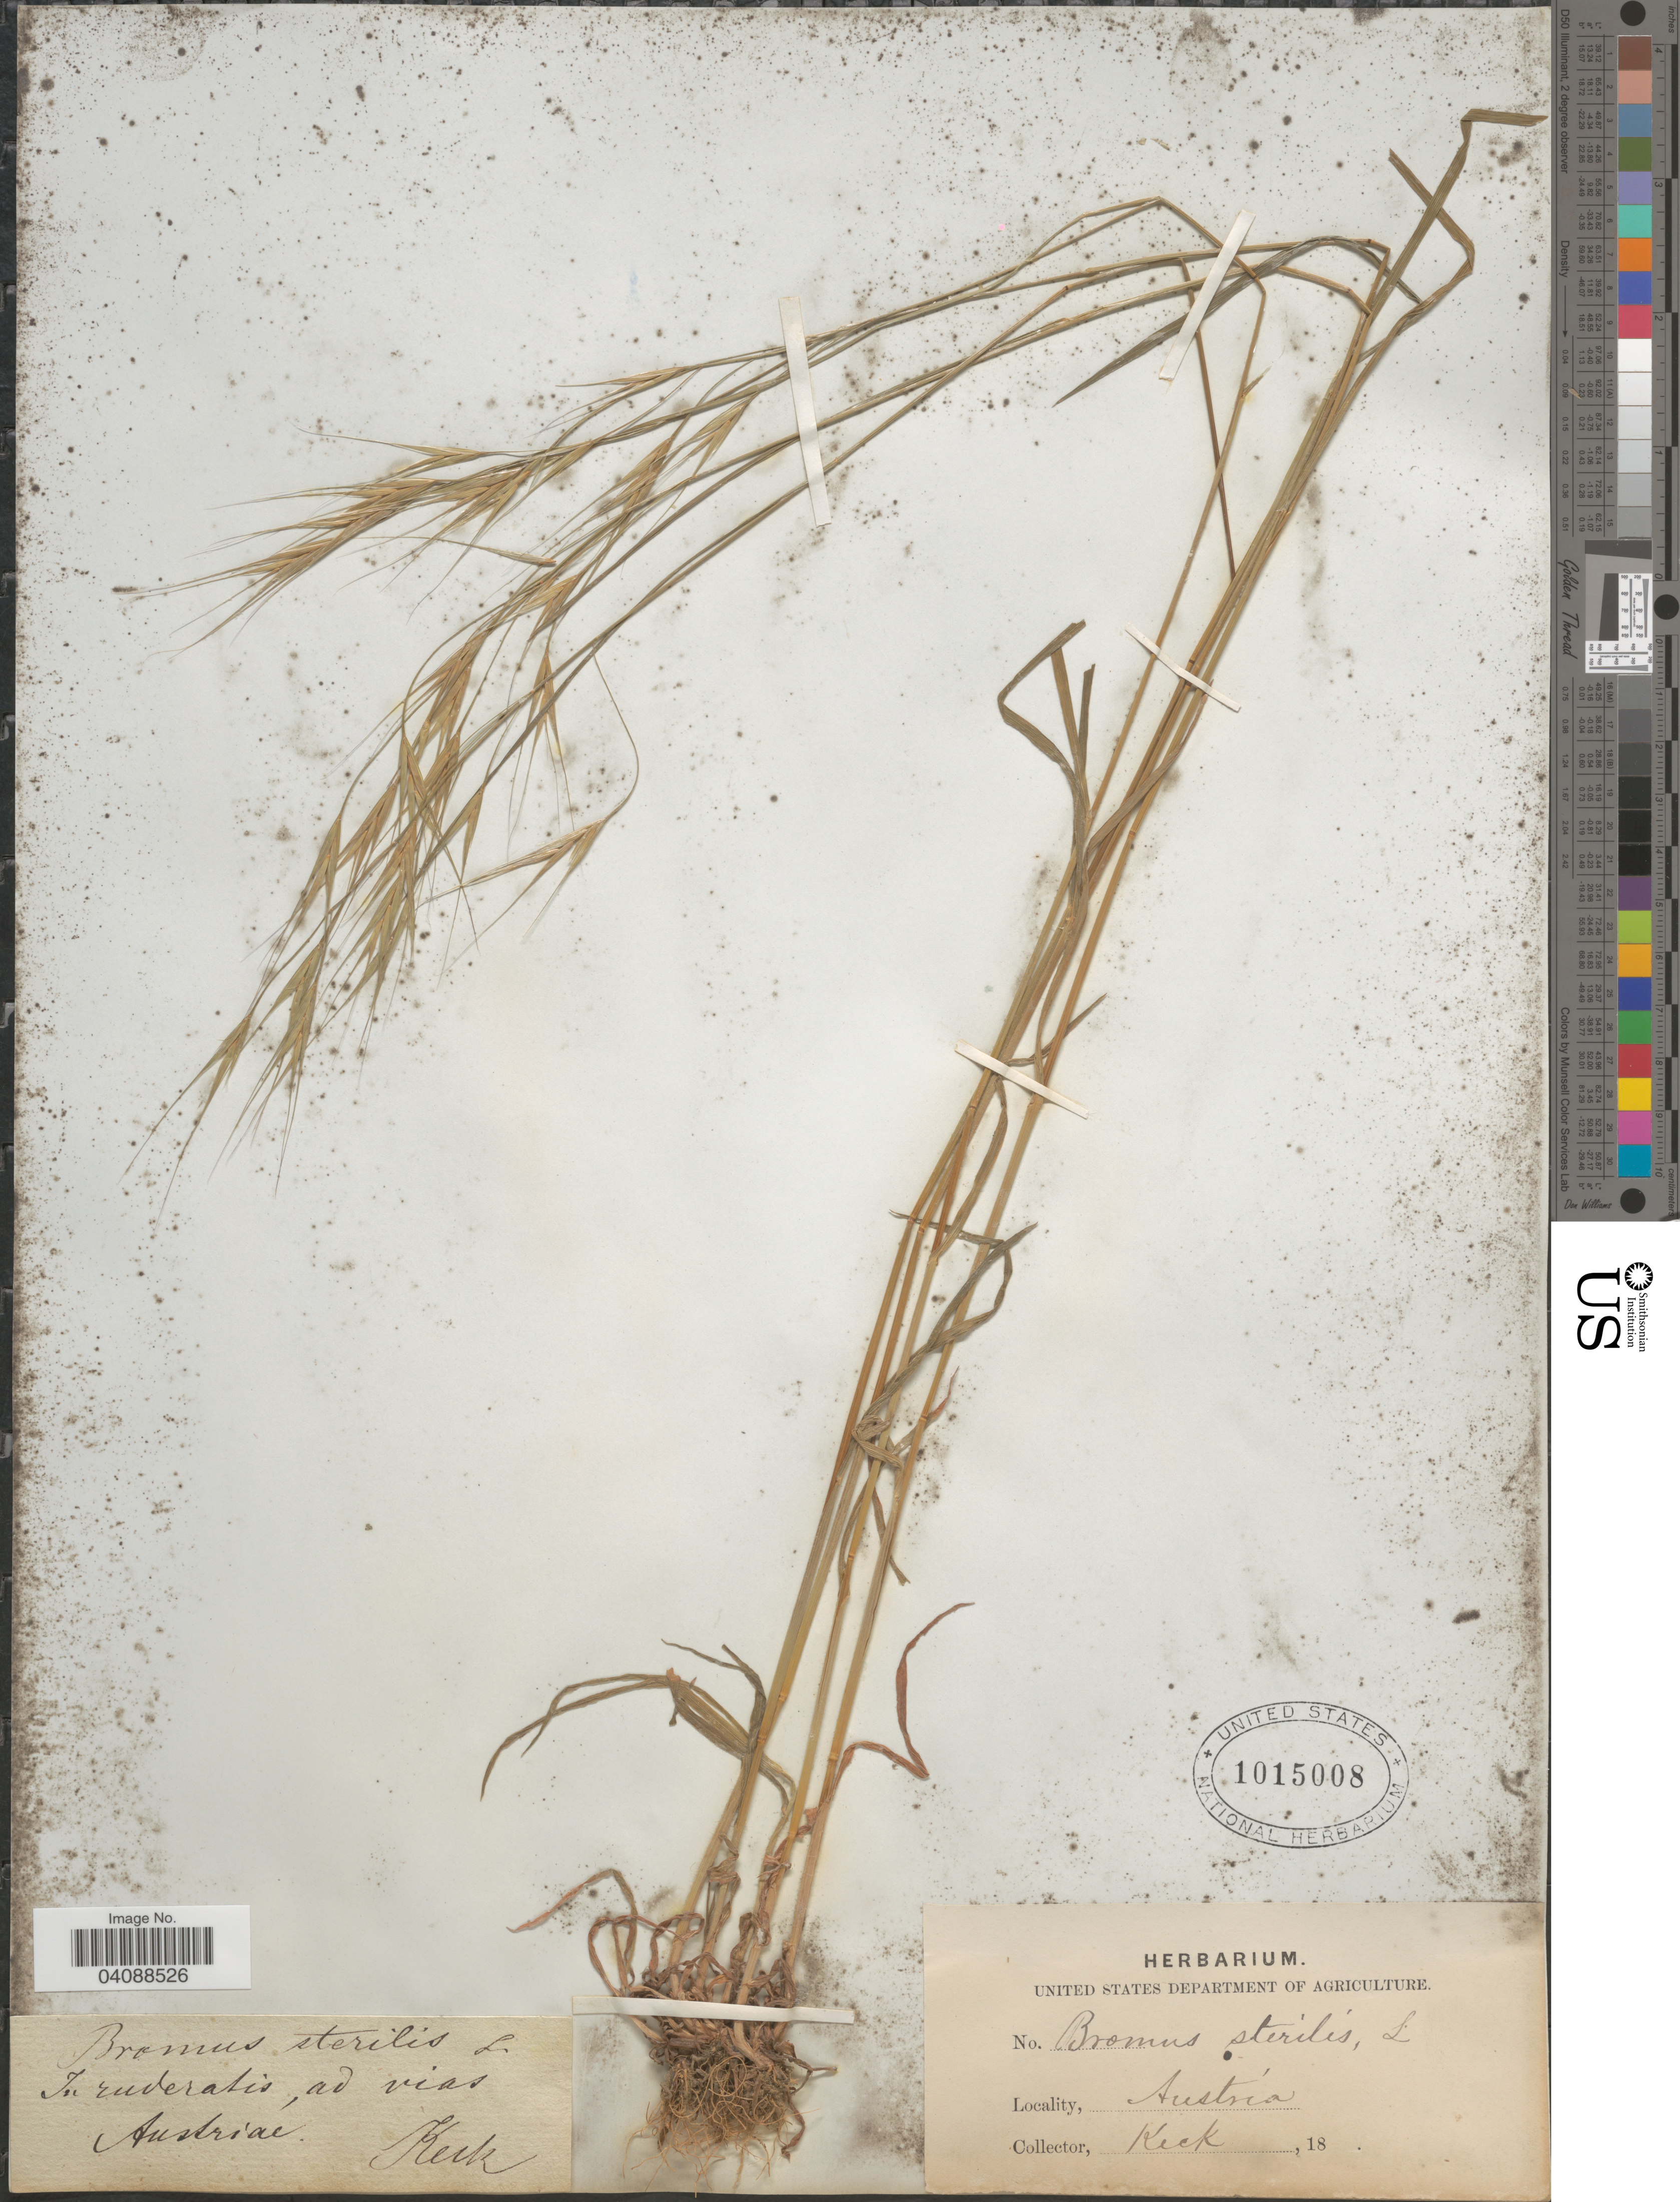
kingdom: Plantae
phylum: Tracheophyta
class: Liliopsida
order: Poales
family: Poaceae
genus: Bromus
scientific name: Bromus sterilis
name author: L.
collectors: -- Keck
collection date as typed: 18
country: Austria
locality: In ruderatis, ad vias Austriae.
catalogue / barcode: US 1015008